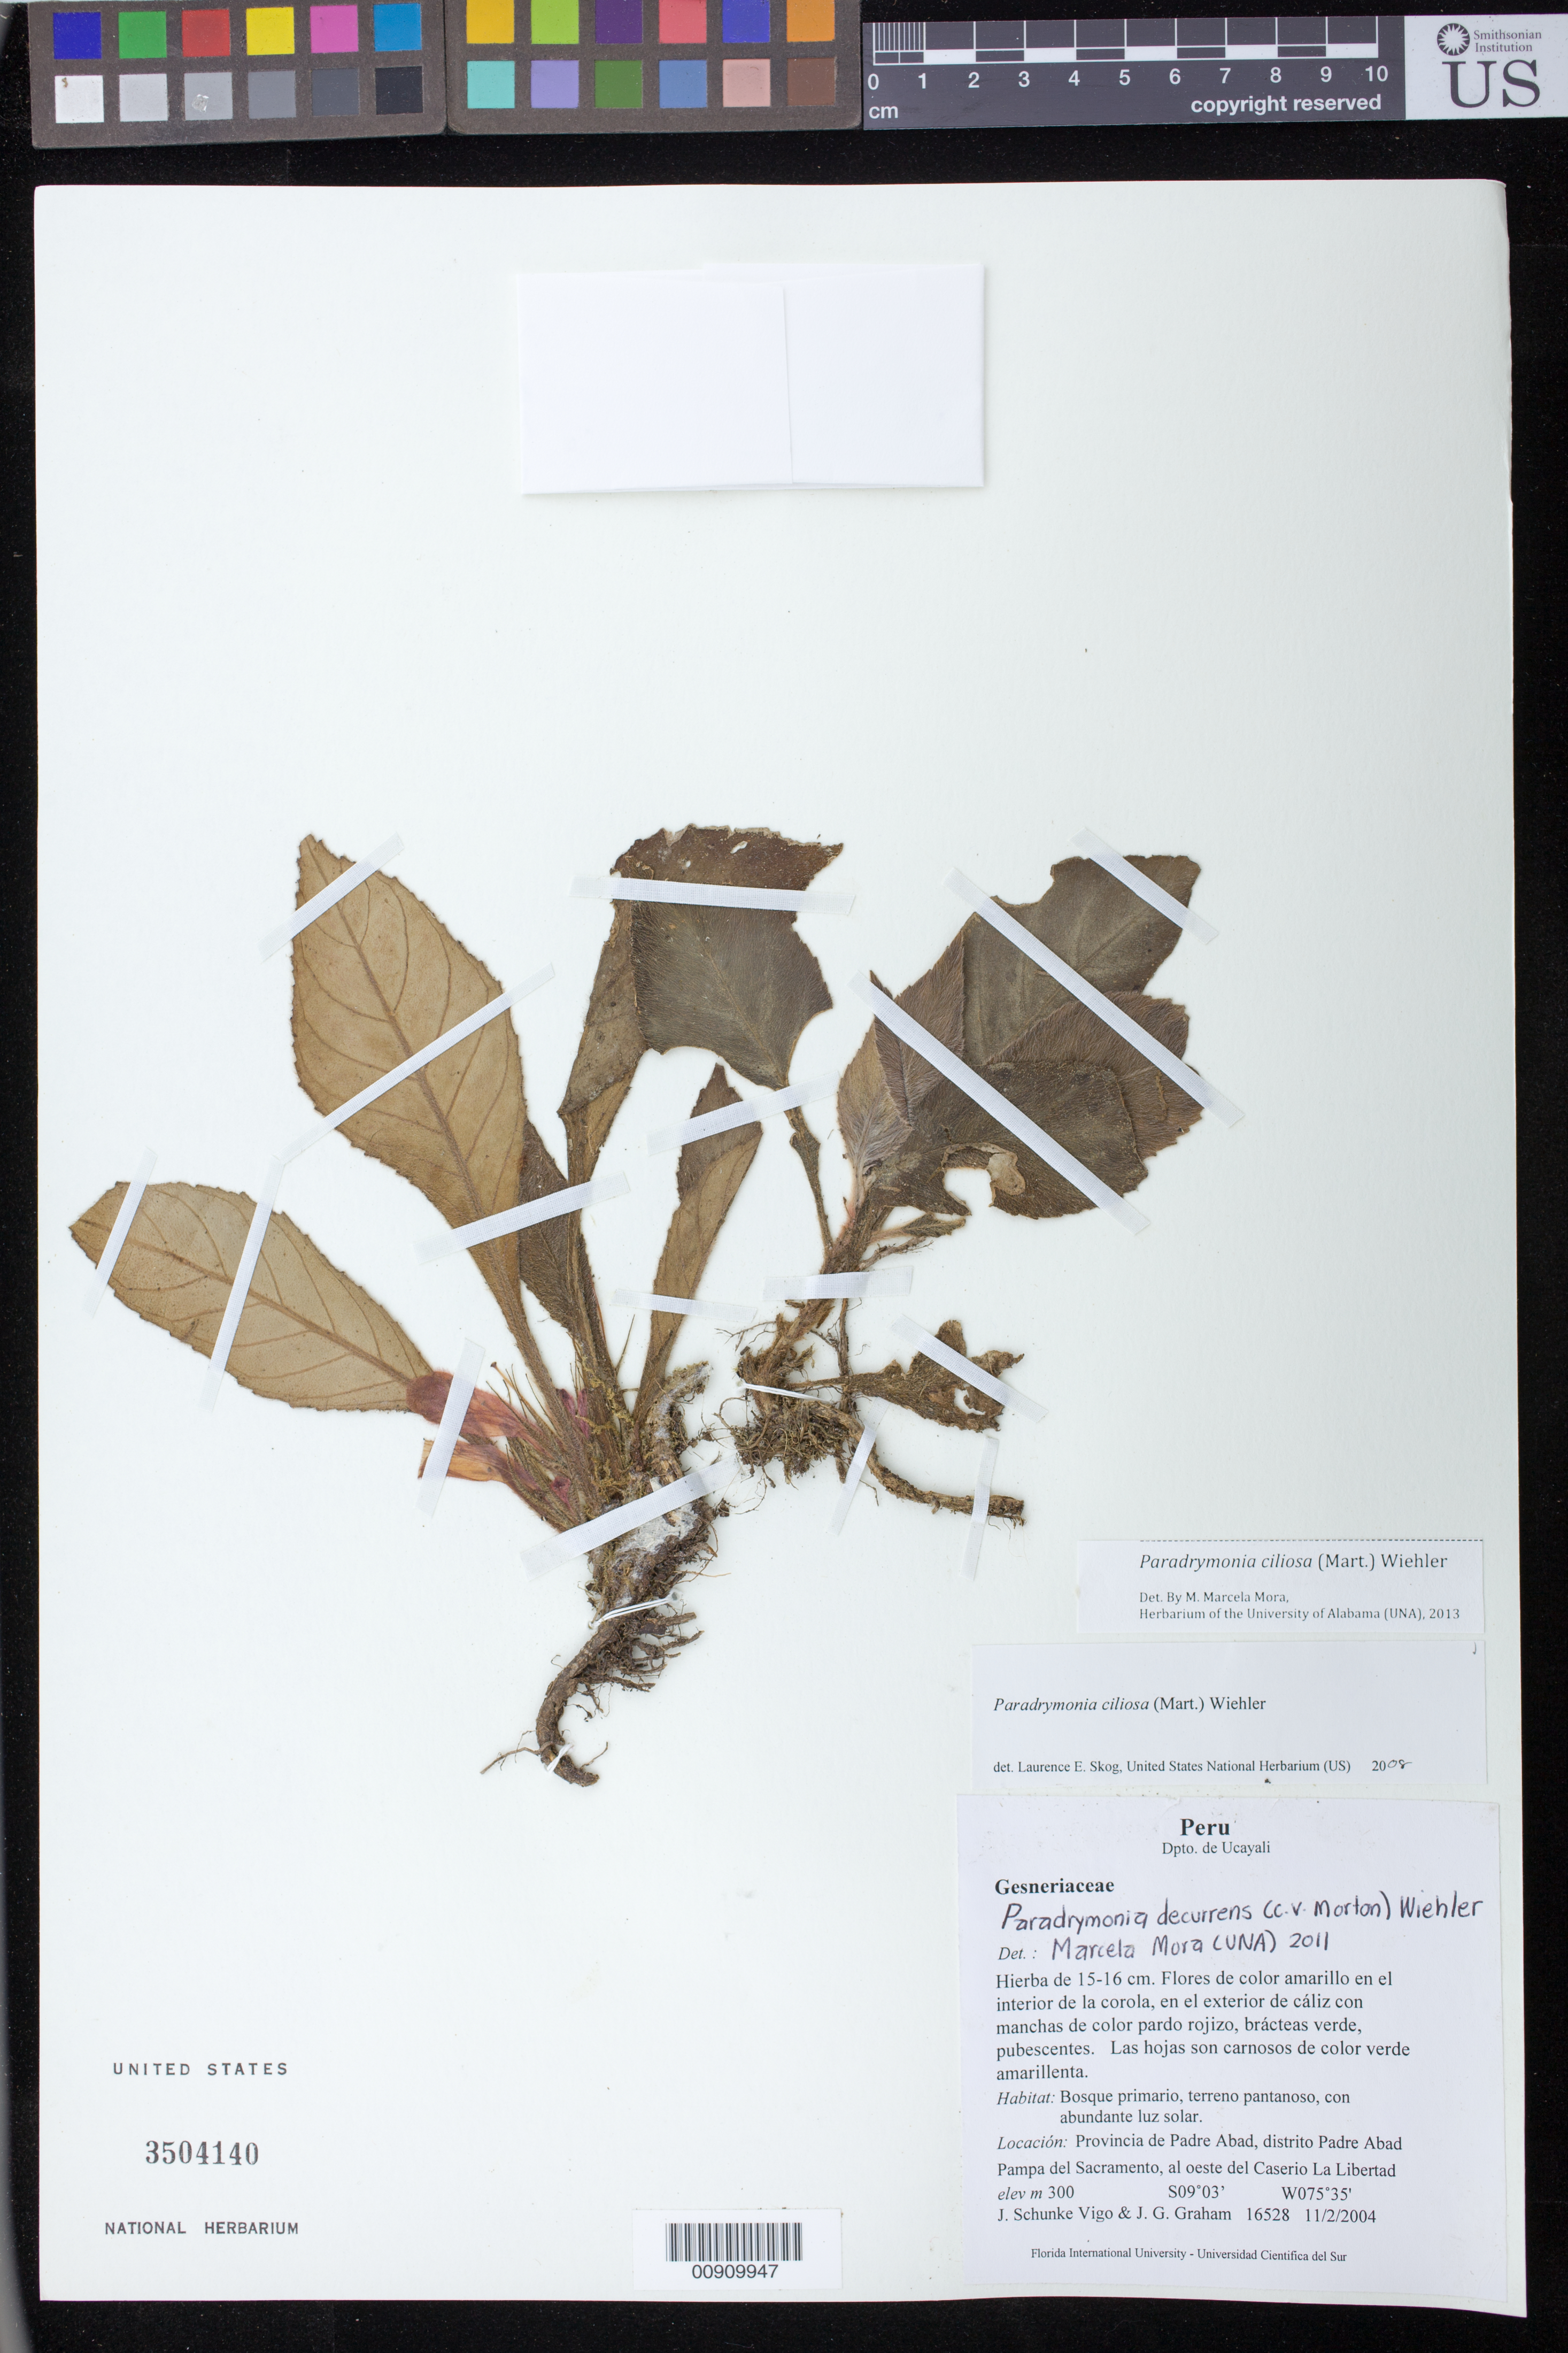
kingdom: Plantae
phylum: Tracheophyta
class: Magnoliopsida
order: Lamiales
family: Gesneriaceae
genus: Paradrymonia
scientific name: Paradrymonia ciliosa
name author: (Mart.) Wiehler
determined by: Skog, Laurence E.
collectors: J. Schunke Vigo & J. G. Graham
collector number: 16528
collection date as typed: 02 Nov 2004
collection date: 2004-11-02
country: Peru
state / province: Ucayali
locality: Provincia de Padre Abad, distrito Padre Abad, Pampa del Sacramento, al oeste del Caserio La Libertad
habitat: Bosque primario, terreno pantanoso, con abundante luz solar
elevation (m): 300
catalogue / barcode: US 3504140